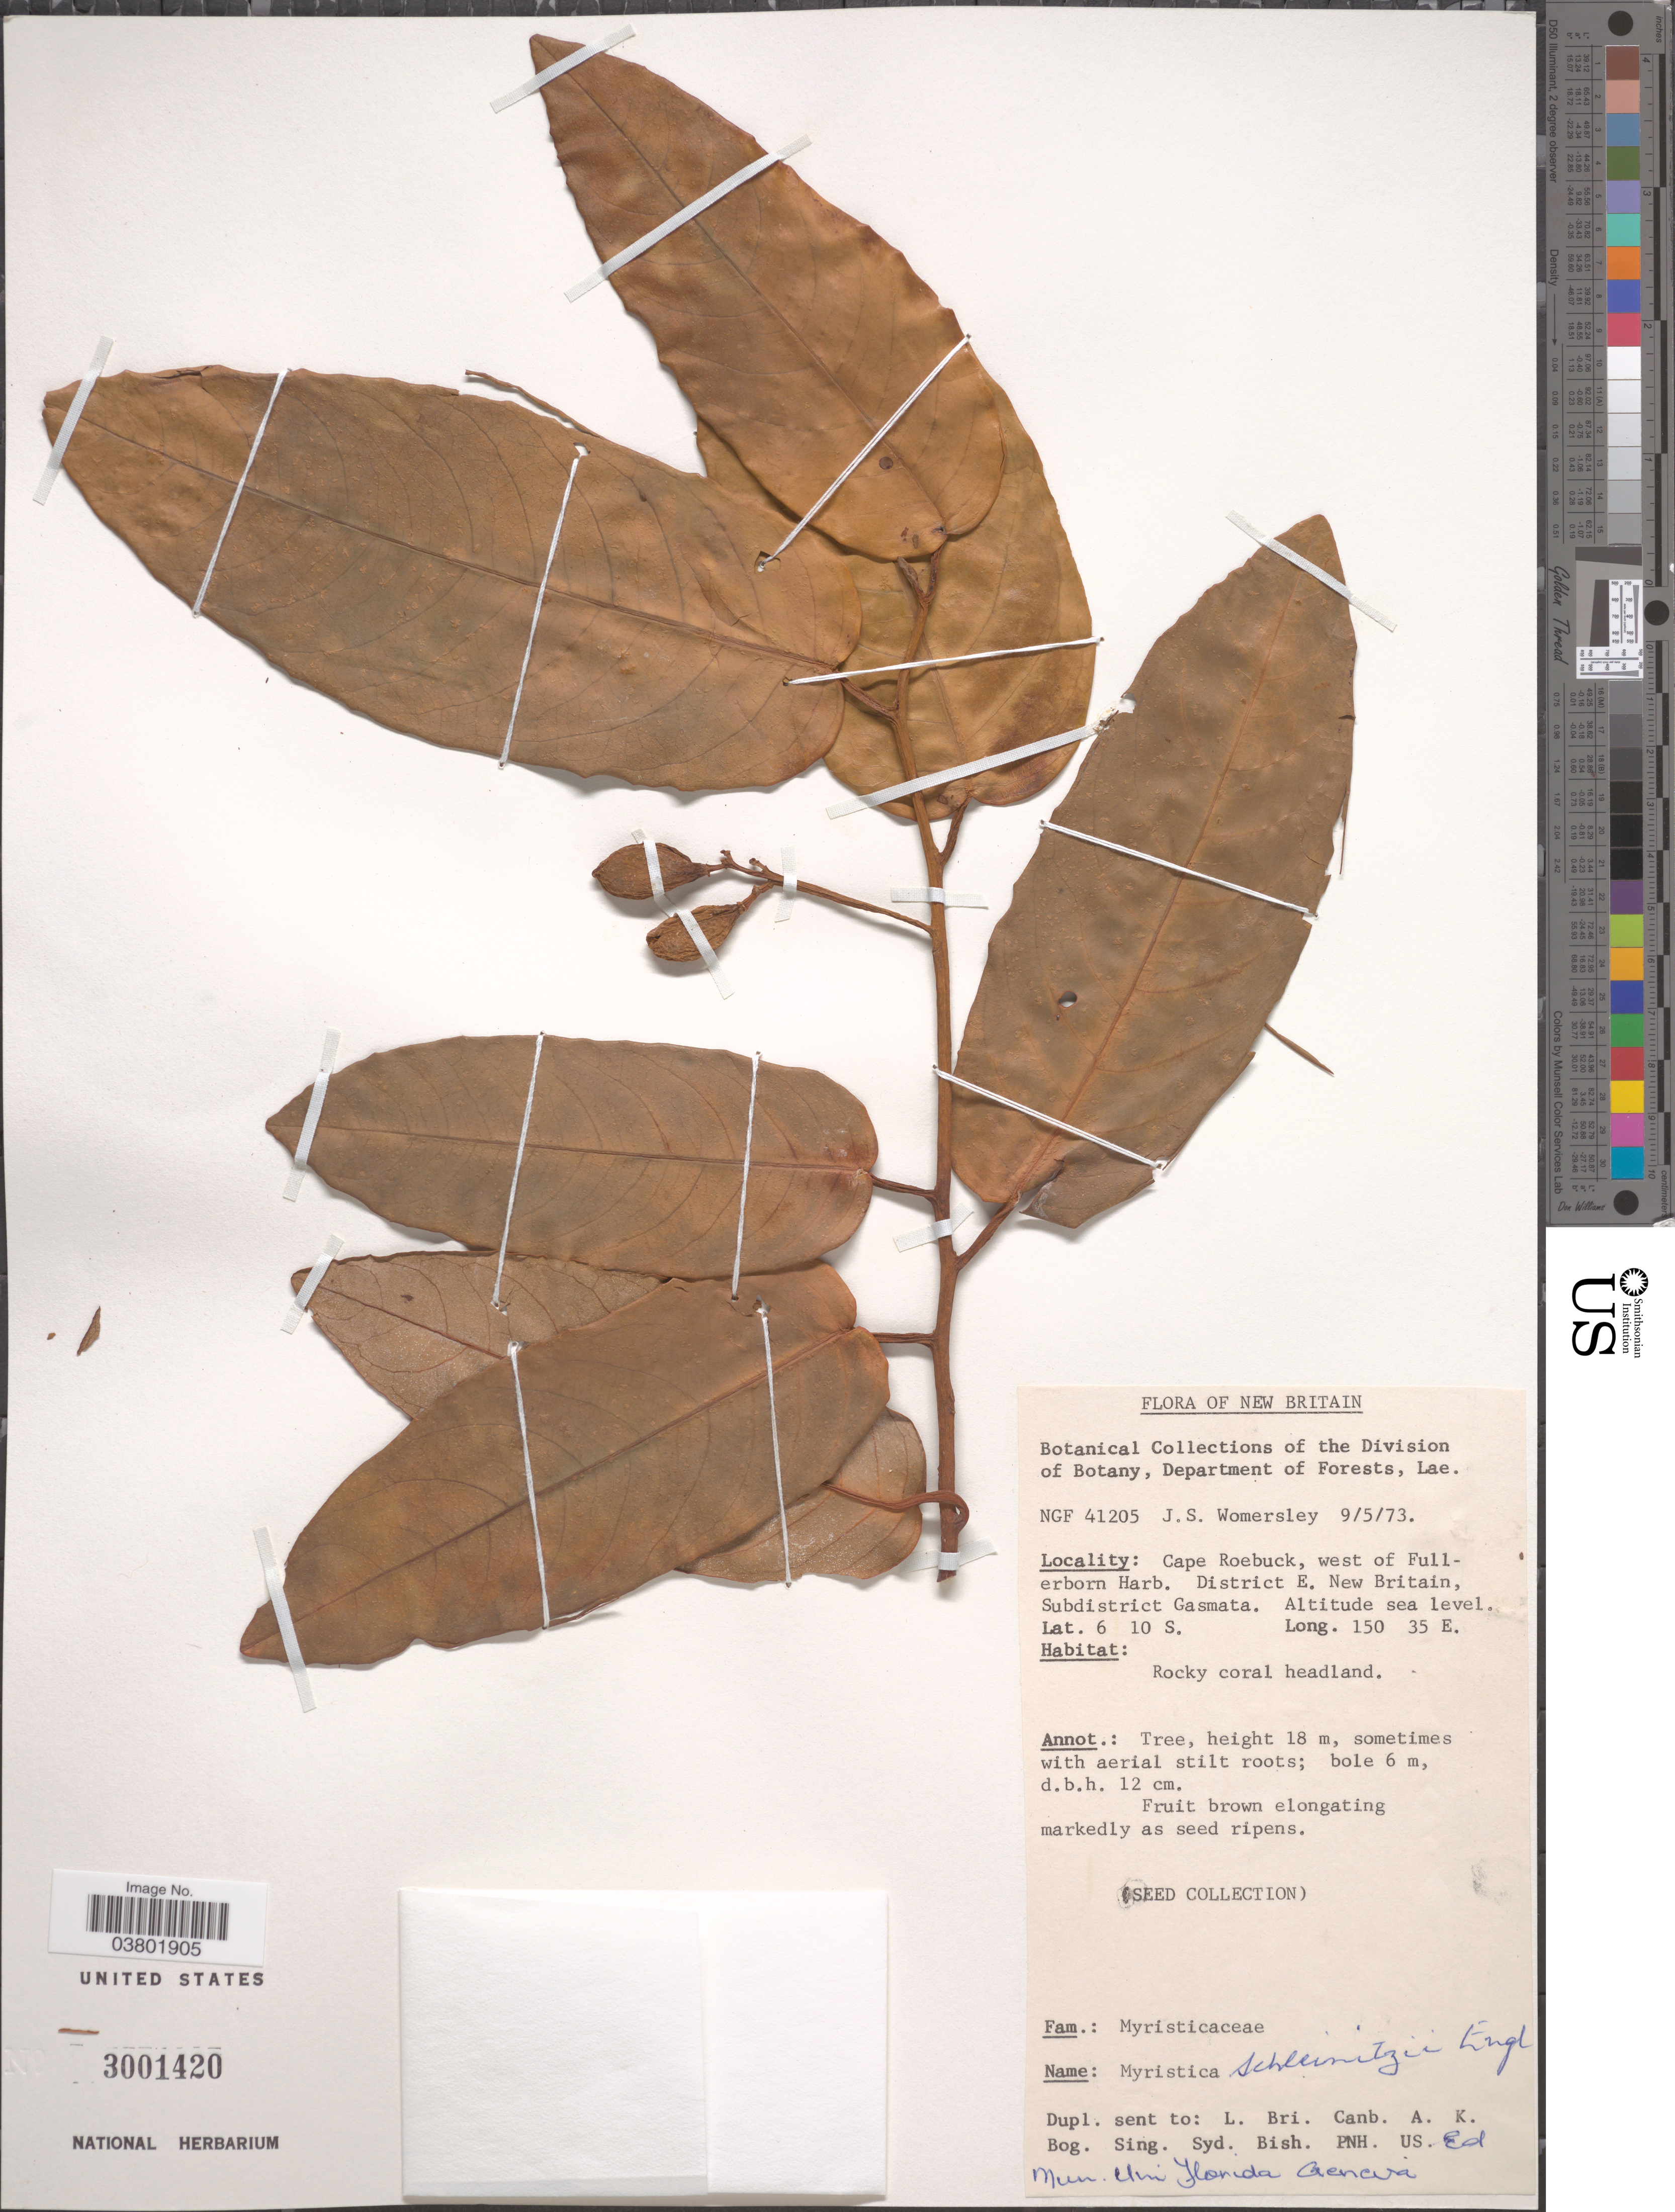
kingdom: Plantae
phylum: Tracheophyta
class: Magnoliopsida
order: Magnoliales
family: Myristicaceae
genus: Myristica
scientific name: Myristica schleinitzi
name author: Engl.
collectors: J. S. Womersley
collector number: NGF41205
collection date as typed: Transcribed d/m/y: 9/5/73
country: Papua New Guinea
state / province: East New Britain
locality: New Britain. Cape Roebuck, west of Fullerborn Harb. District E. New Britain, Subdistrict Gasmata.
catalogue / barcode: US 3001420